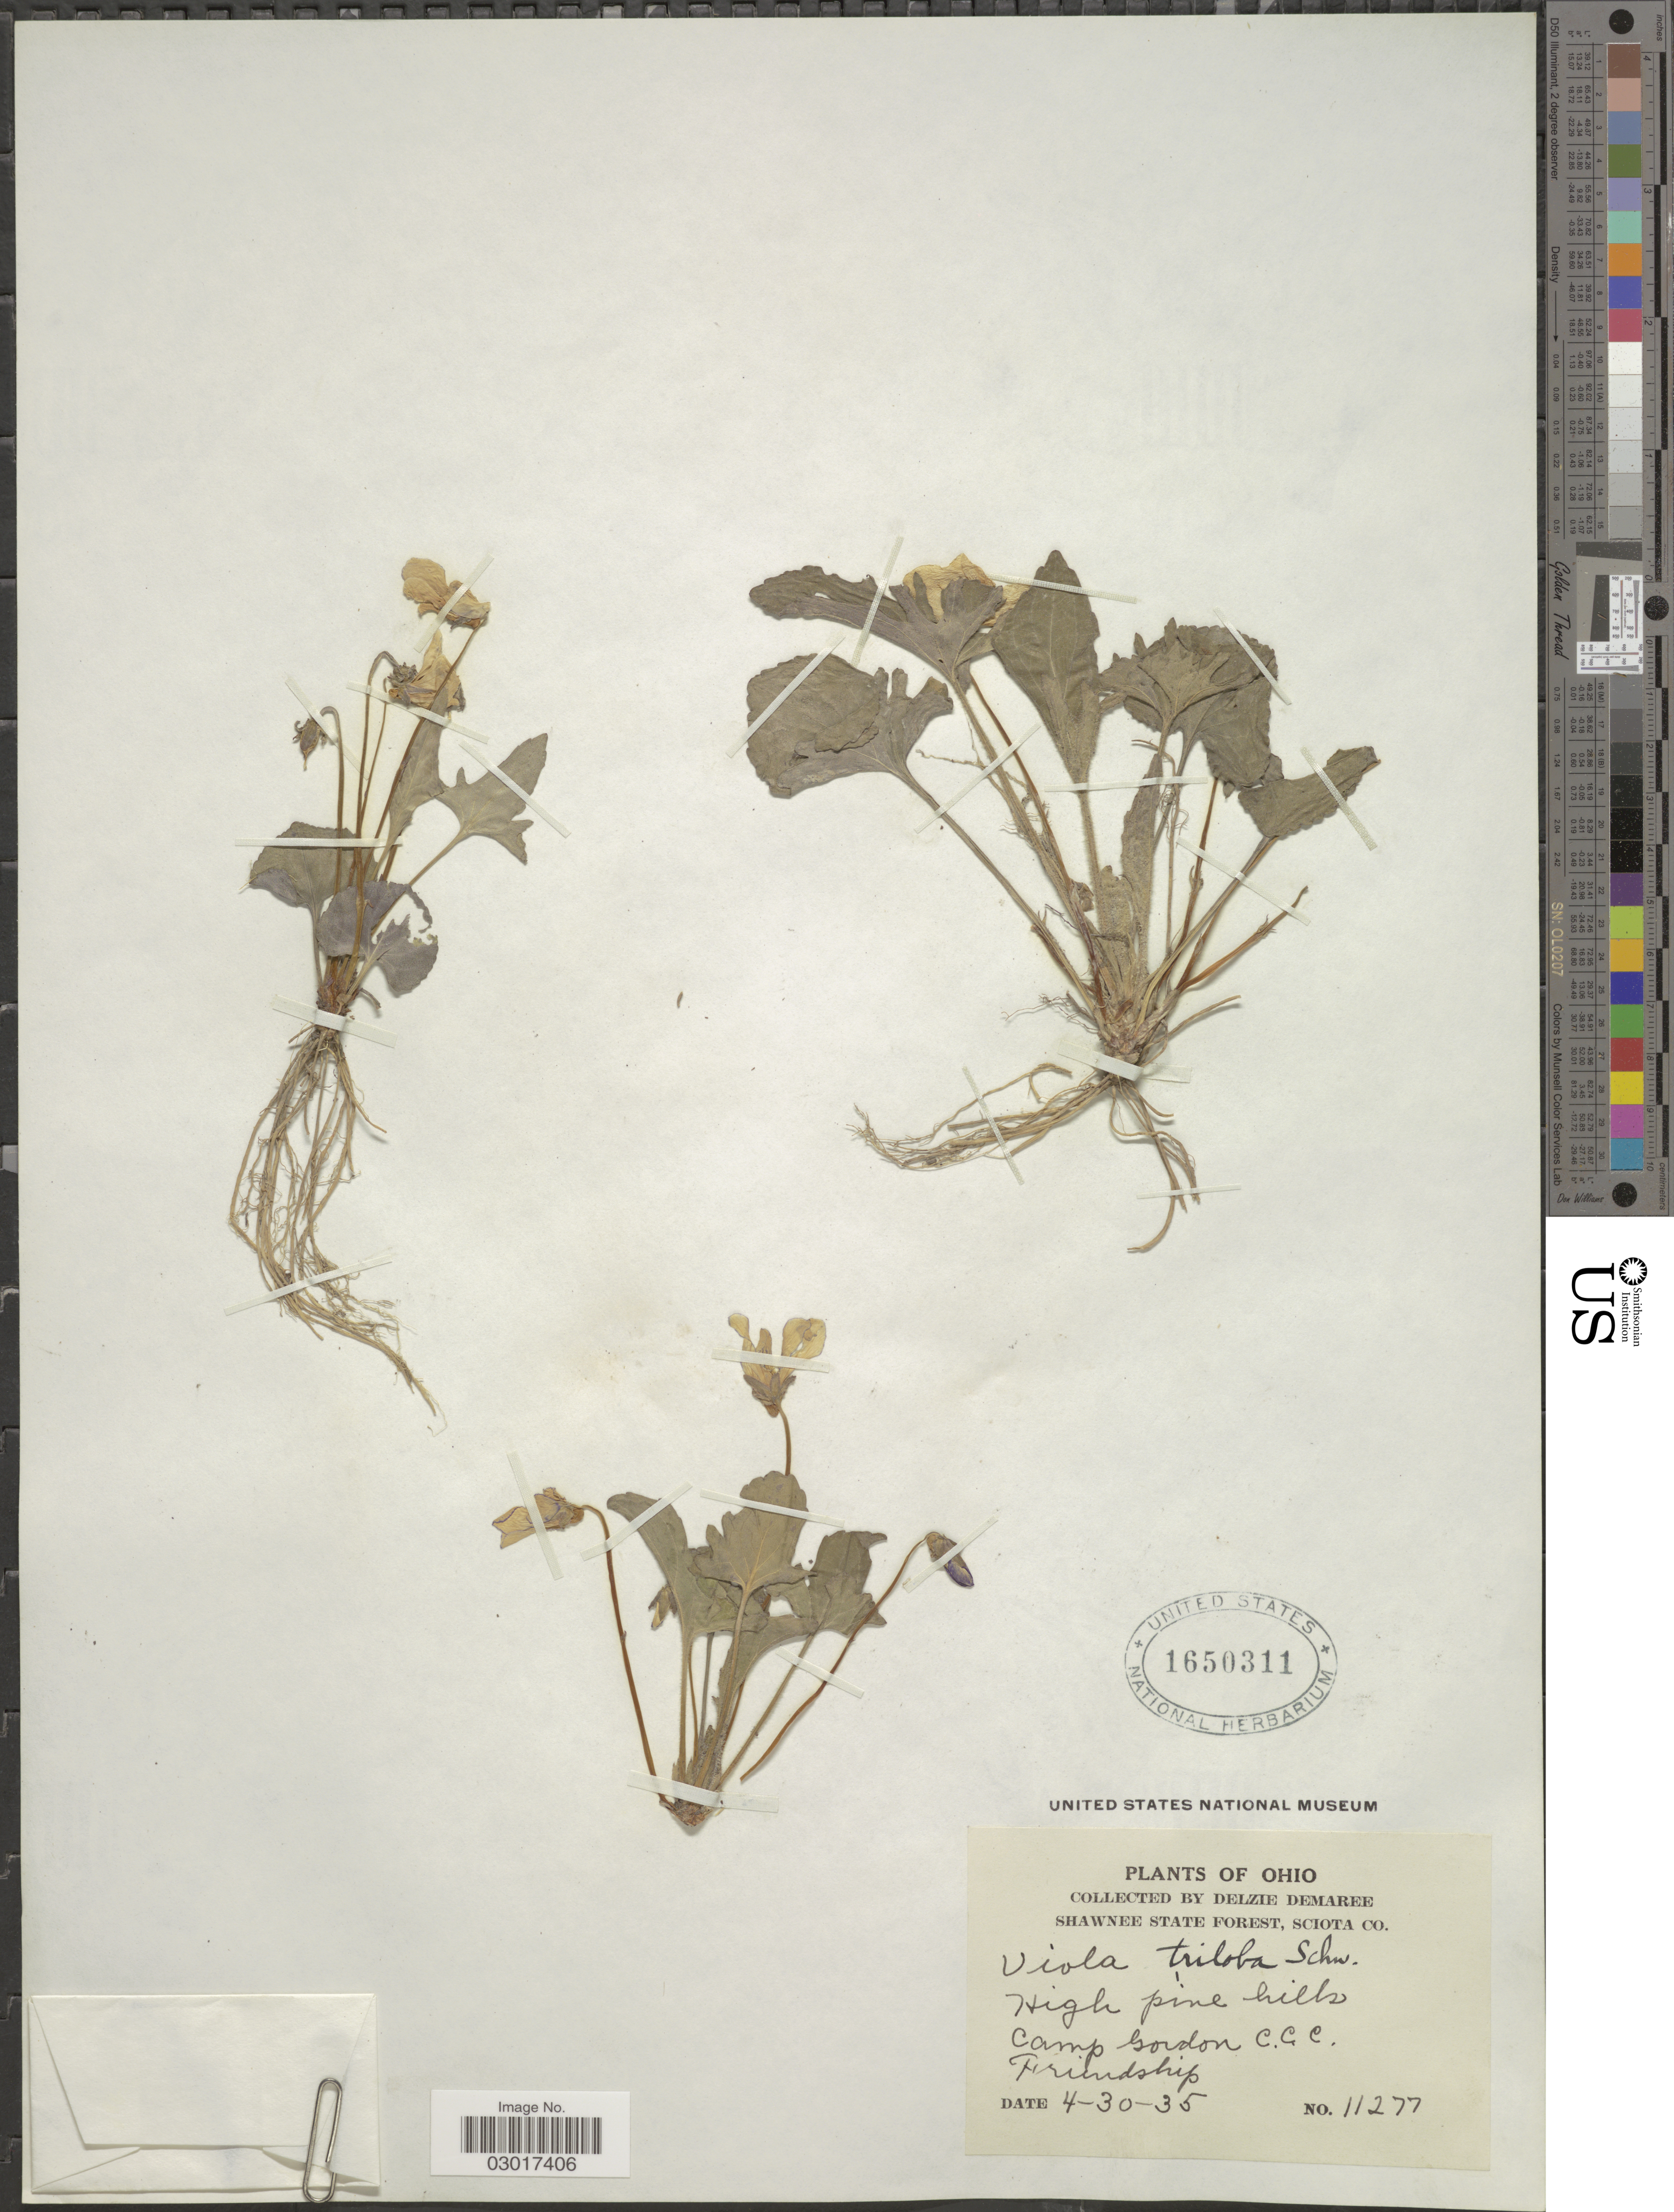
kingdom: Plantae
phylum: Tracheophyta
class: Magnoliopsida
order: Malpighiales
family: Violaceae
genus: Viola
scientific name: Viola triloba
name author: Schwein.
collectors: D. Demaree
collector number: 11277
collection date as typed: Transcribed d/m/y: 30/4/35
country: United States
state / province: Ohio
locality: Shawnee State Forest, Sciota Co., High pine hills camp Gordon C.C.C. ,Friendship.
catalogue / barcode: US 1650311